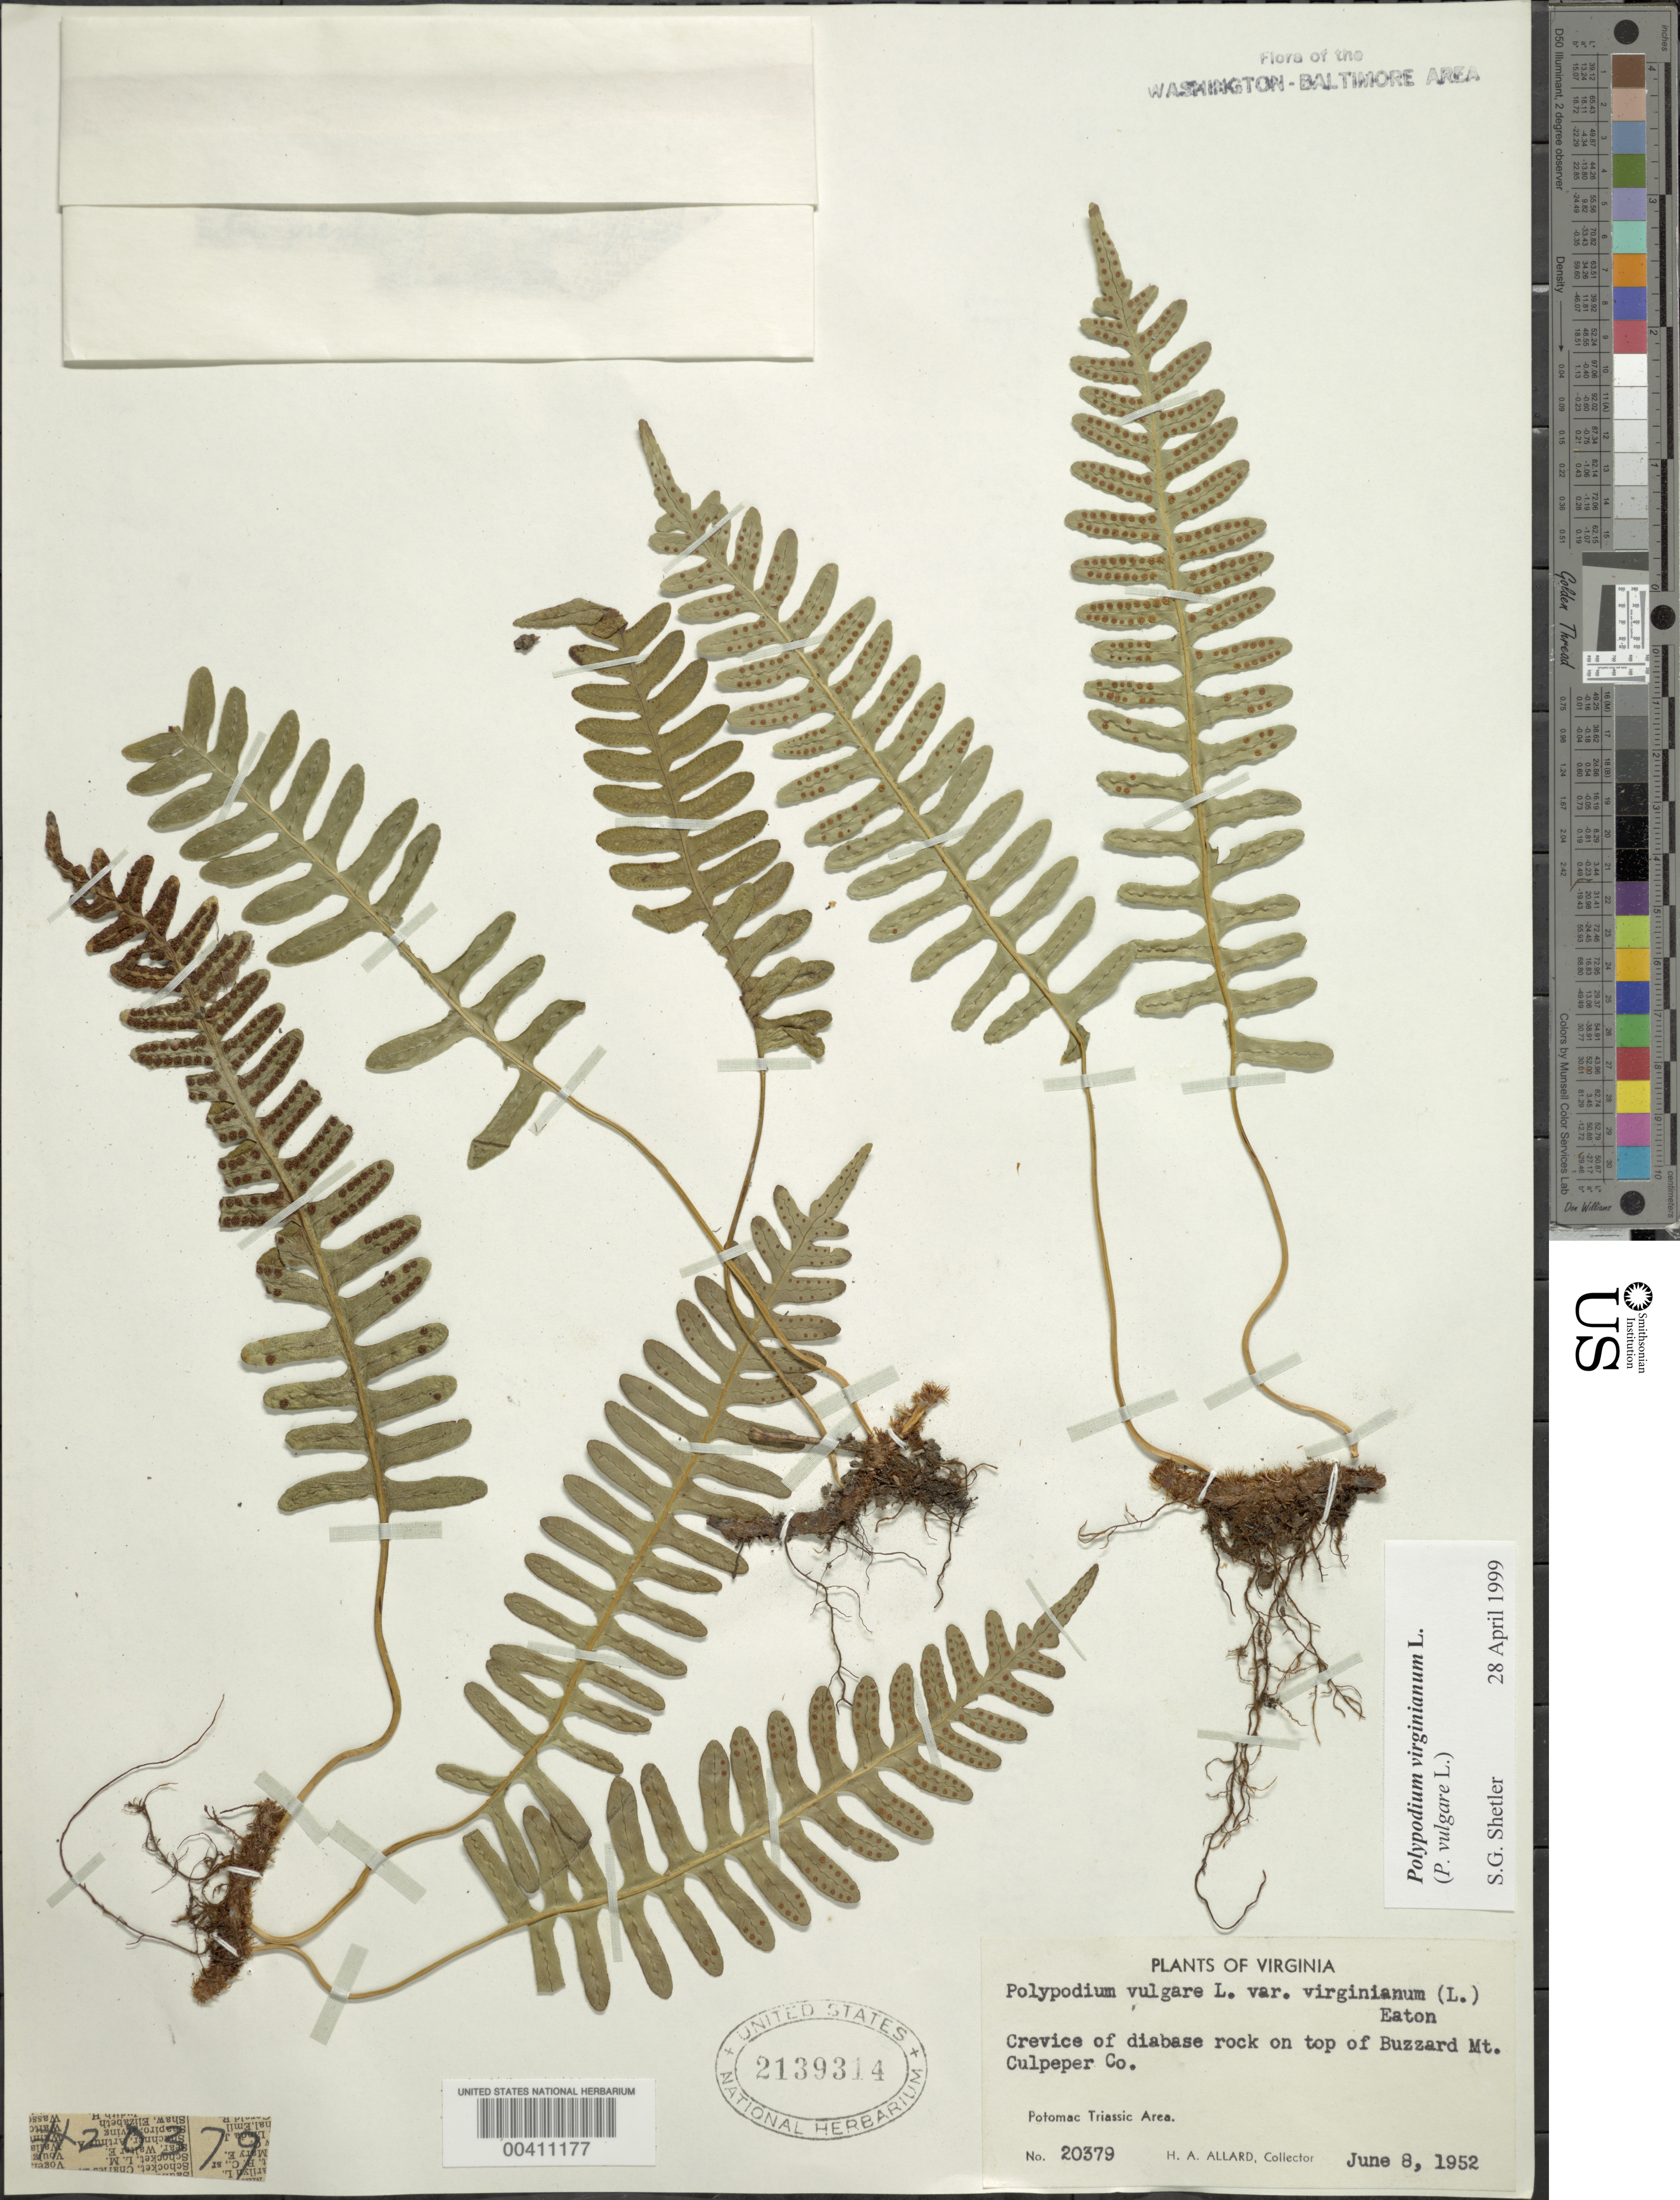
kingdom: Plantae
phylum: Tracheophyta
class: Polypodiopsida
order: Polypodiales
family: Polypodiaceae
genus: Polypodium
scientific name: Polypodium virginianum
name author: L.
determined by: Shetler, Stanwyn G., (US), NMNH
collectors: H. A. Allard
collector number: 20379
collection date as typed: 08 Jun 1952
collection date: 1952-06-08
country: United States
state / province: Virginia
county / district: Culpeper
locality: Buzzard Mountain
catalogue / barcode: US 2139314